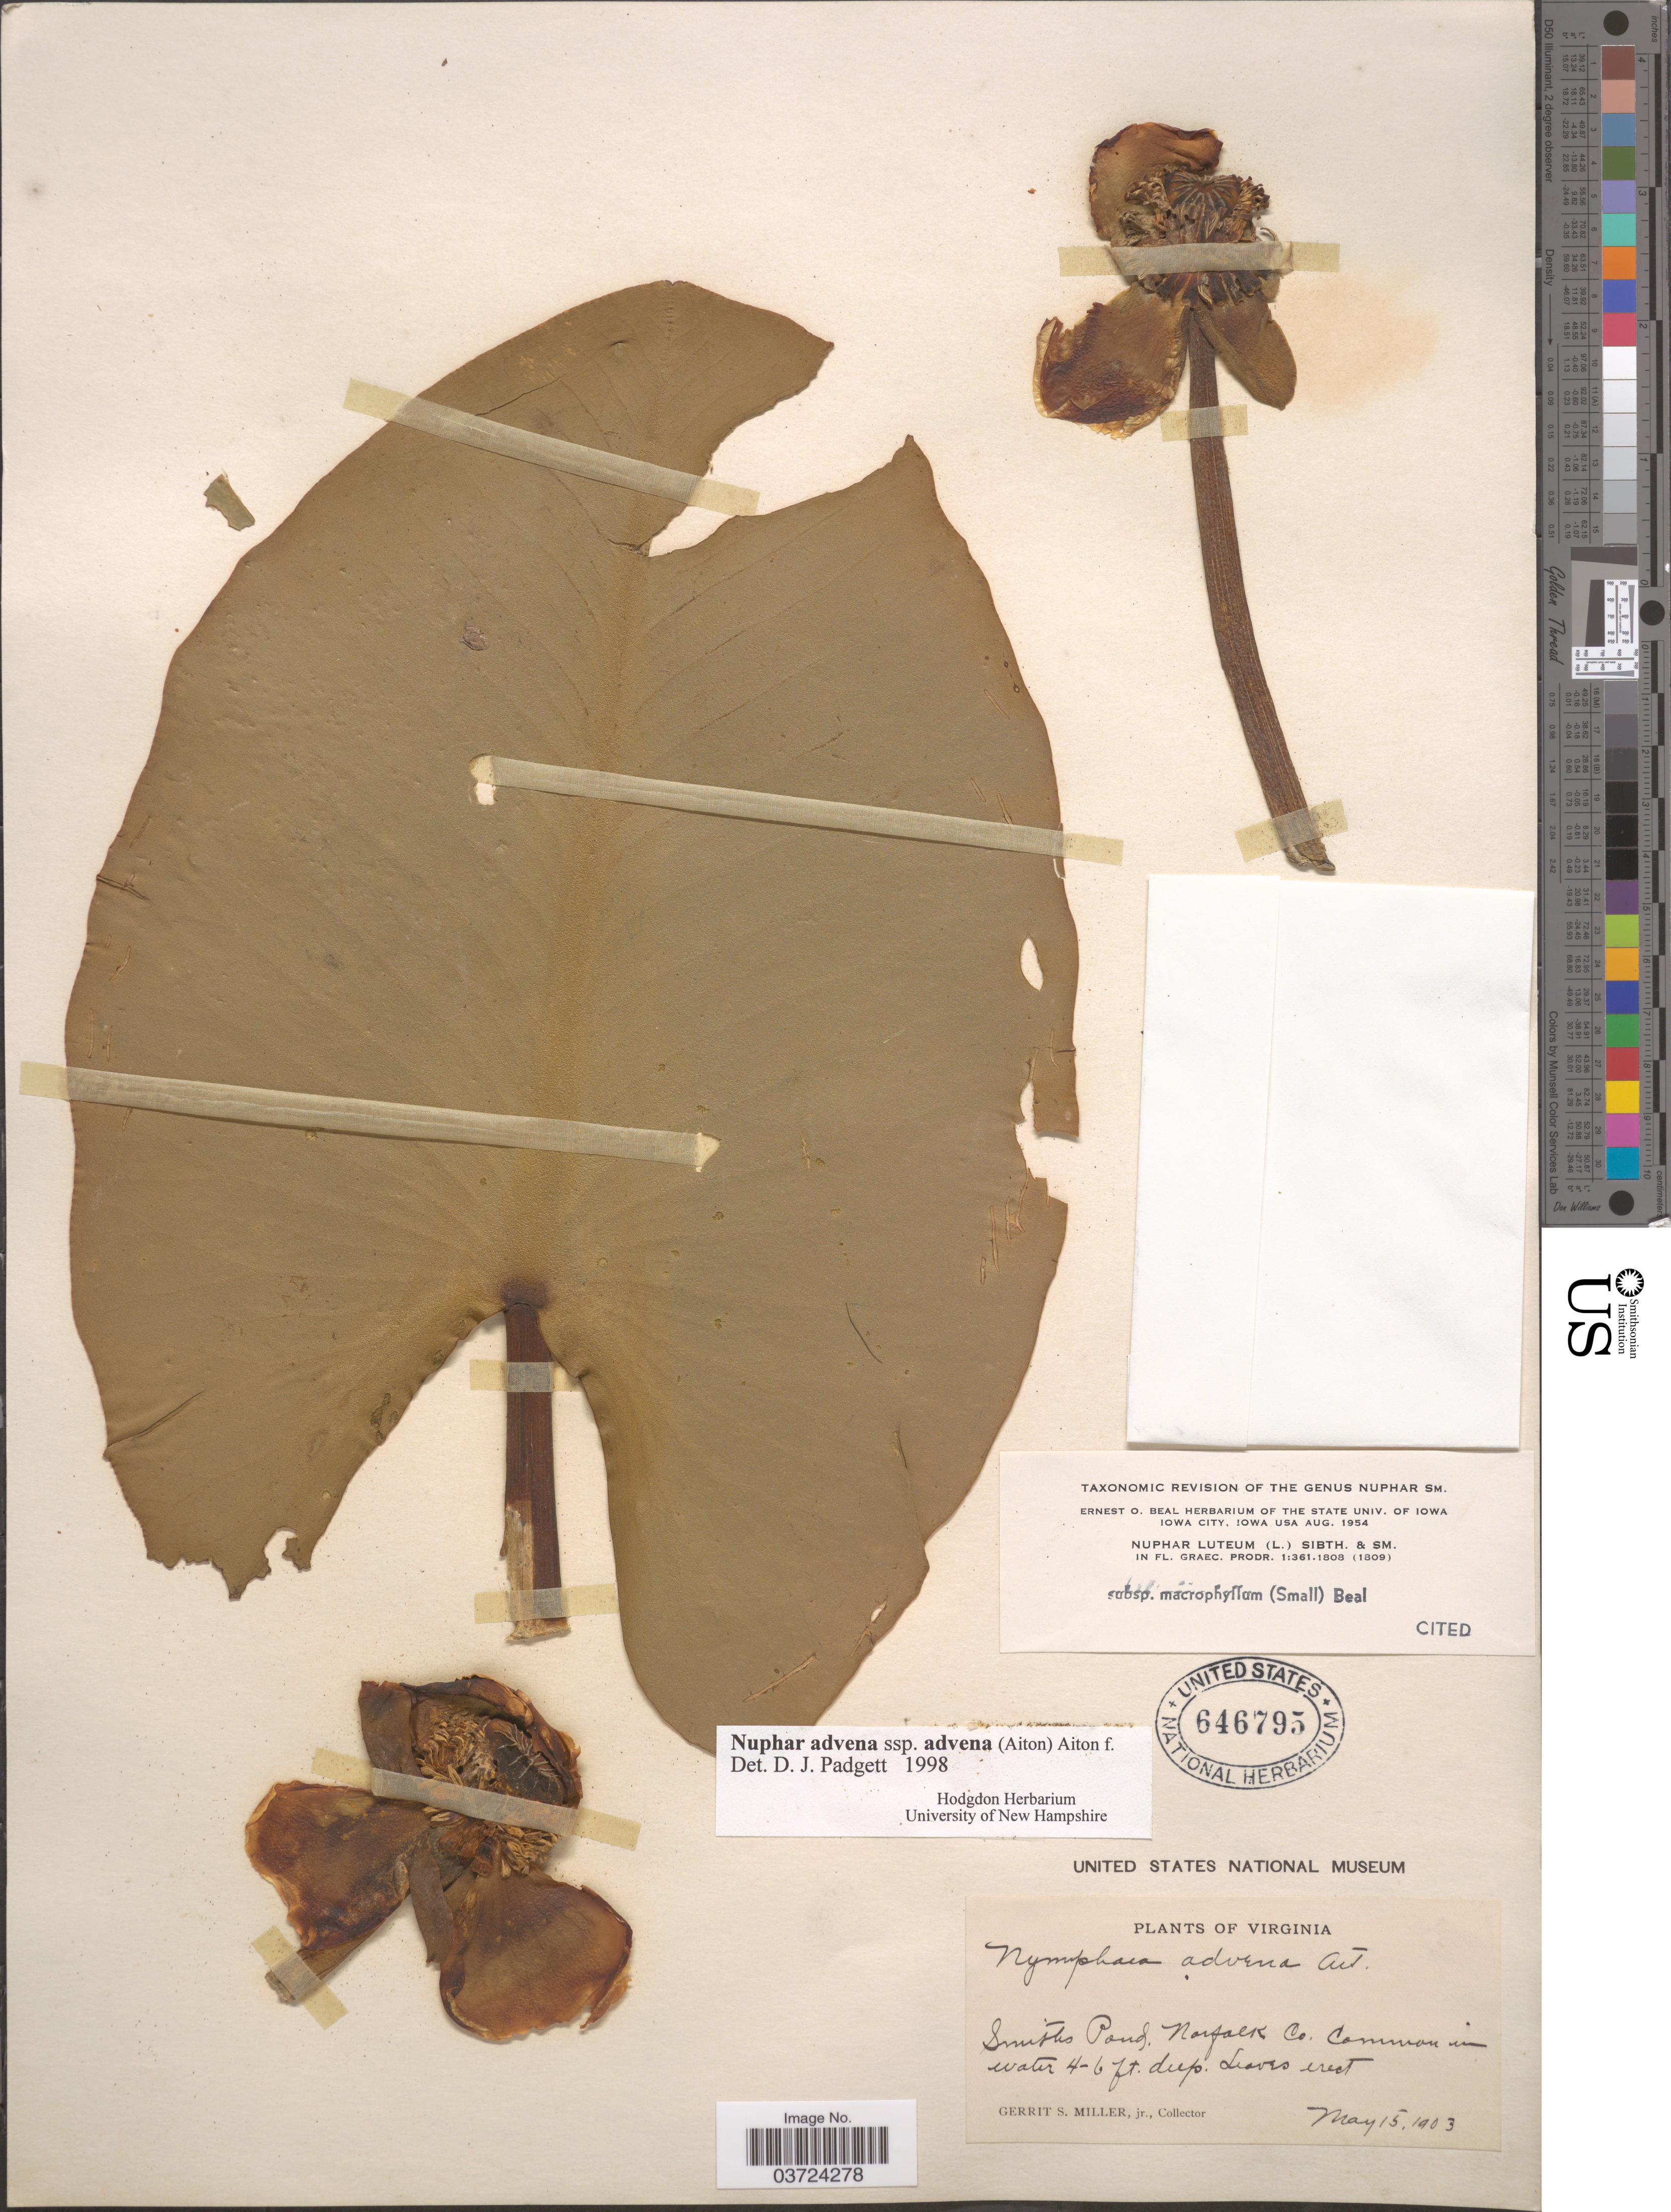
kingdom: Plantae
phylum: Tracheophyta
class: Magnoliopsida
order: Nymphaeales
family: Nymphaeaceae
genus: Nuphar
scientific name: Nuphar advena subsp. advena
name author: (Aiton) W.T. Aiton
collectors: G. S. Miller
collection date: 1903-05-15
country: United States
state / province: Virginia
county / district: City of Norfolk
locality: Smiths Ponds, Norfolk Co. In water.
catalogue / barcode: US 646795